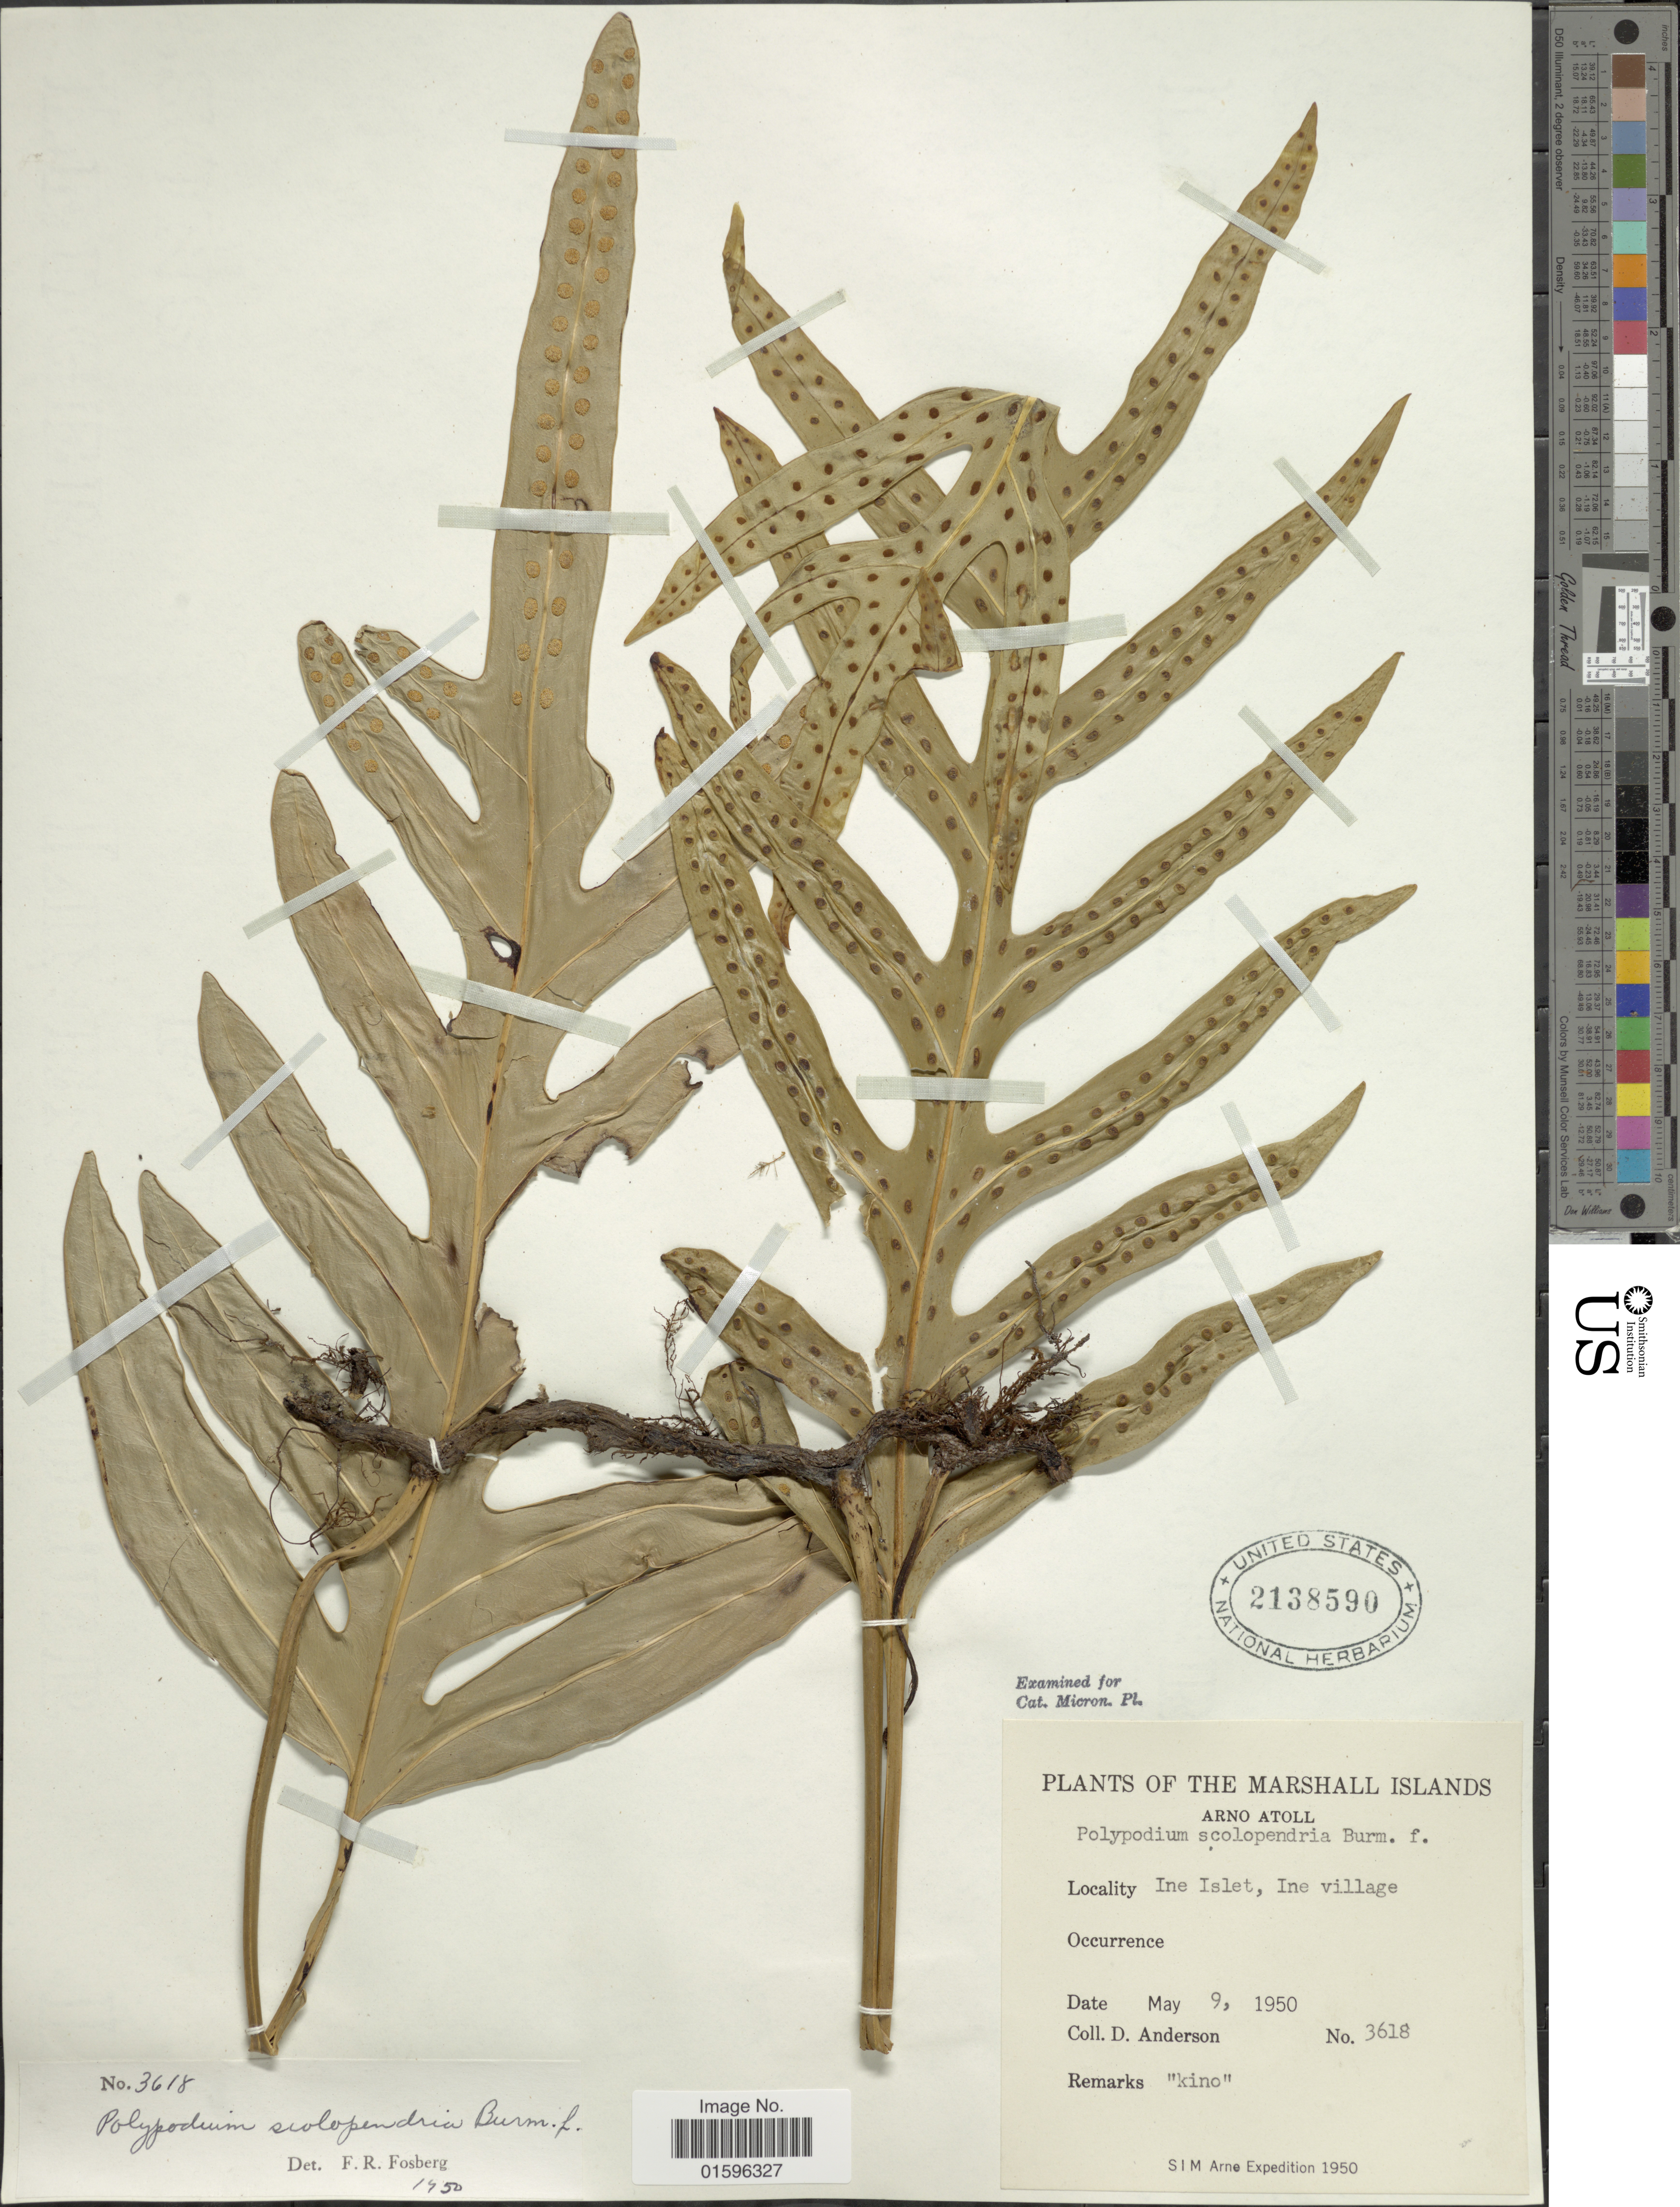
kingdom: Plantae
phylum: Tracheophyta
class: Polypodiopsida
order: Polypodiales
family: Polypodiaceae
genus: Polypodium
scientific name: Polypodium scolopendria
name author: Burm. f.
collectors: D. Anderson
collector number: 3618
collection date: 1950-05-09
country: Marshall Islands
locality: The Marshall Islands, Arno Atoll, Ine Islet, Ine Village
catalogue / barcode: US 2138590